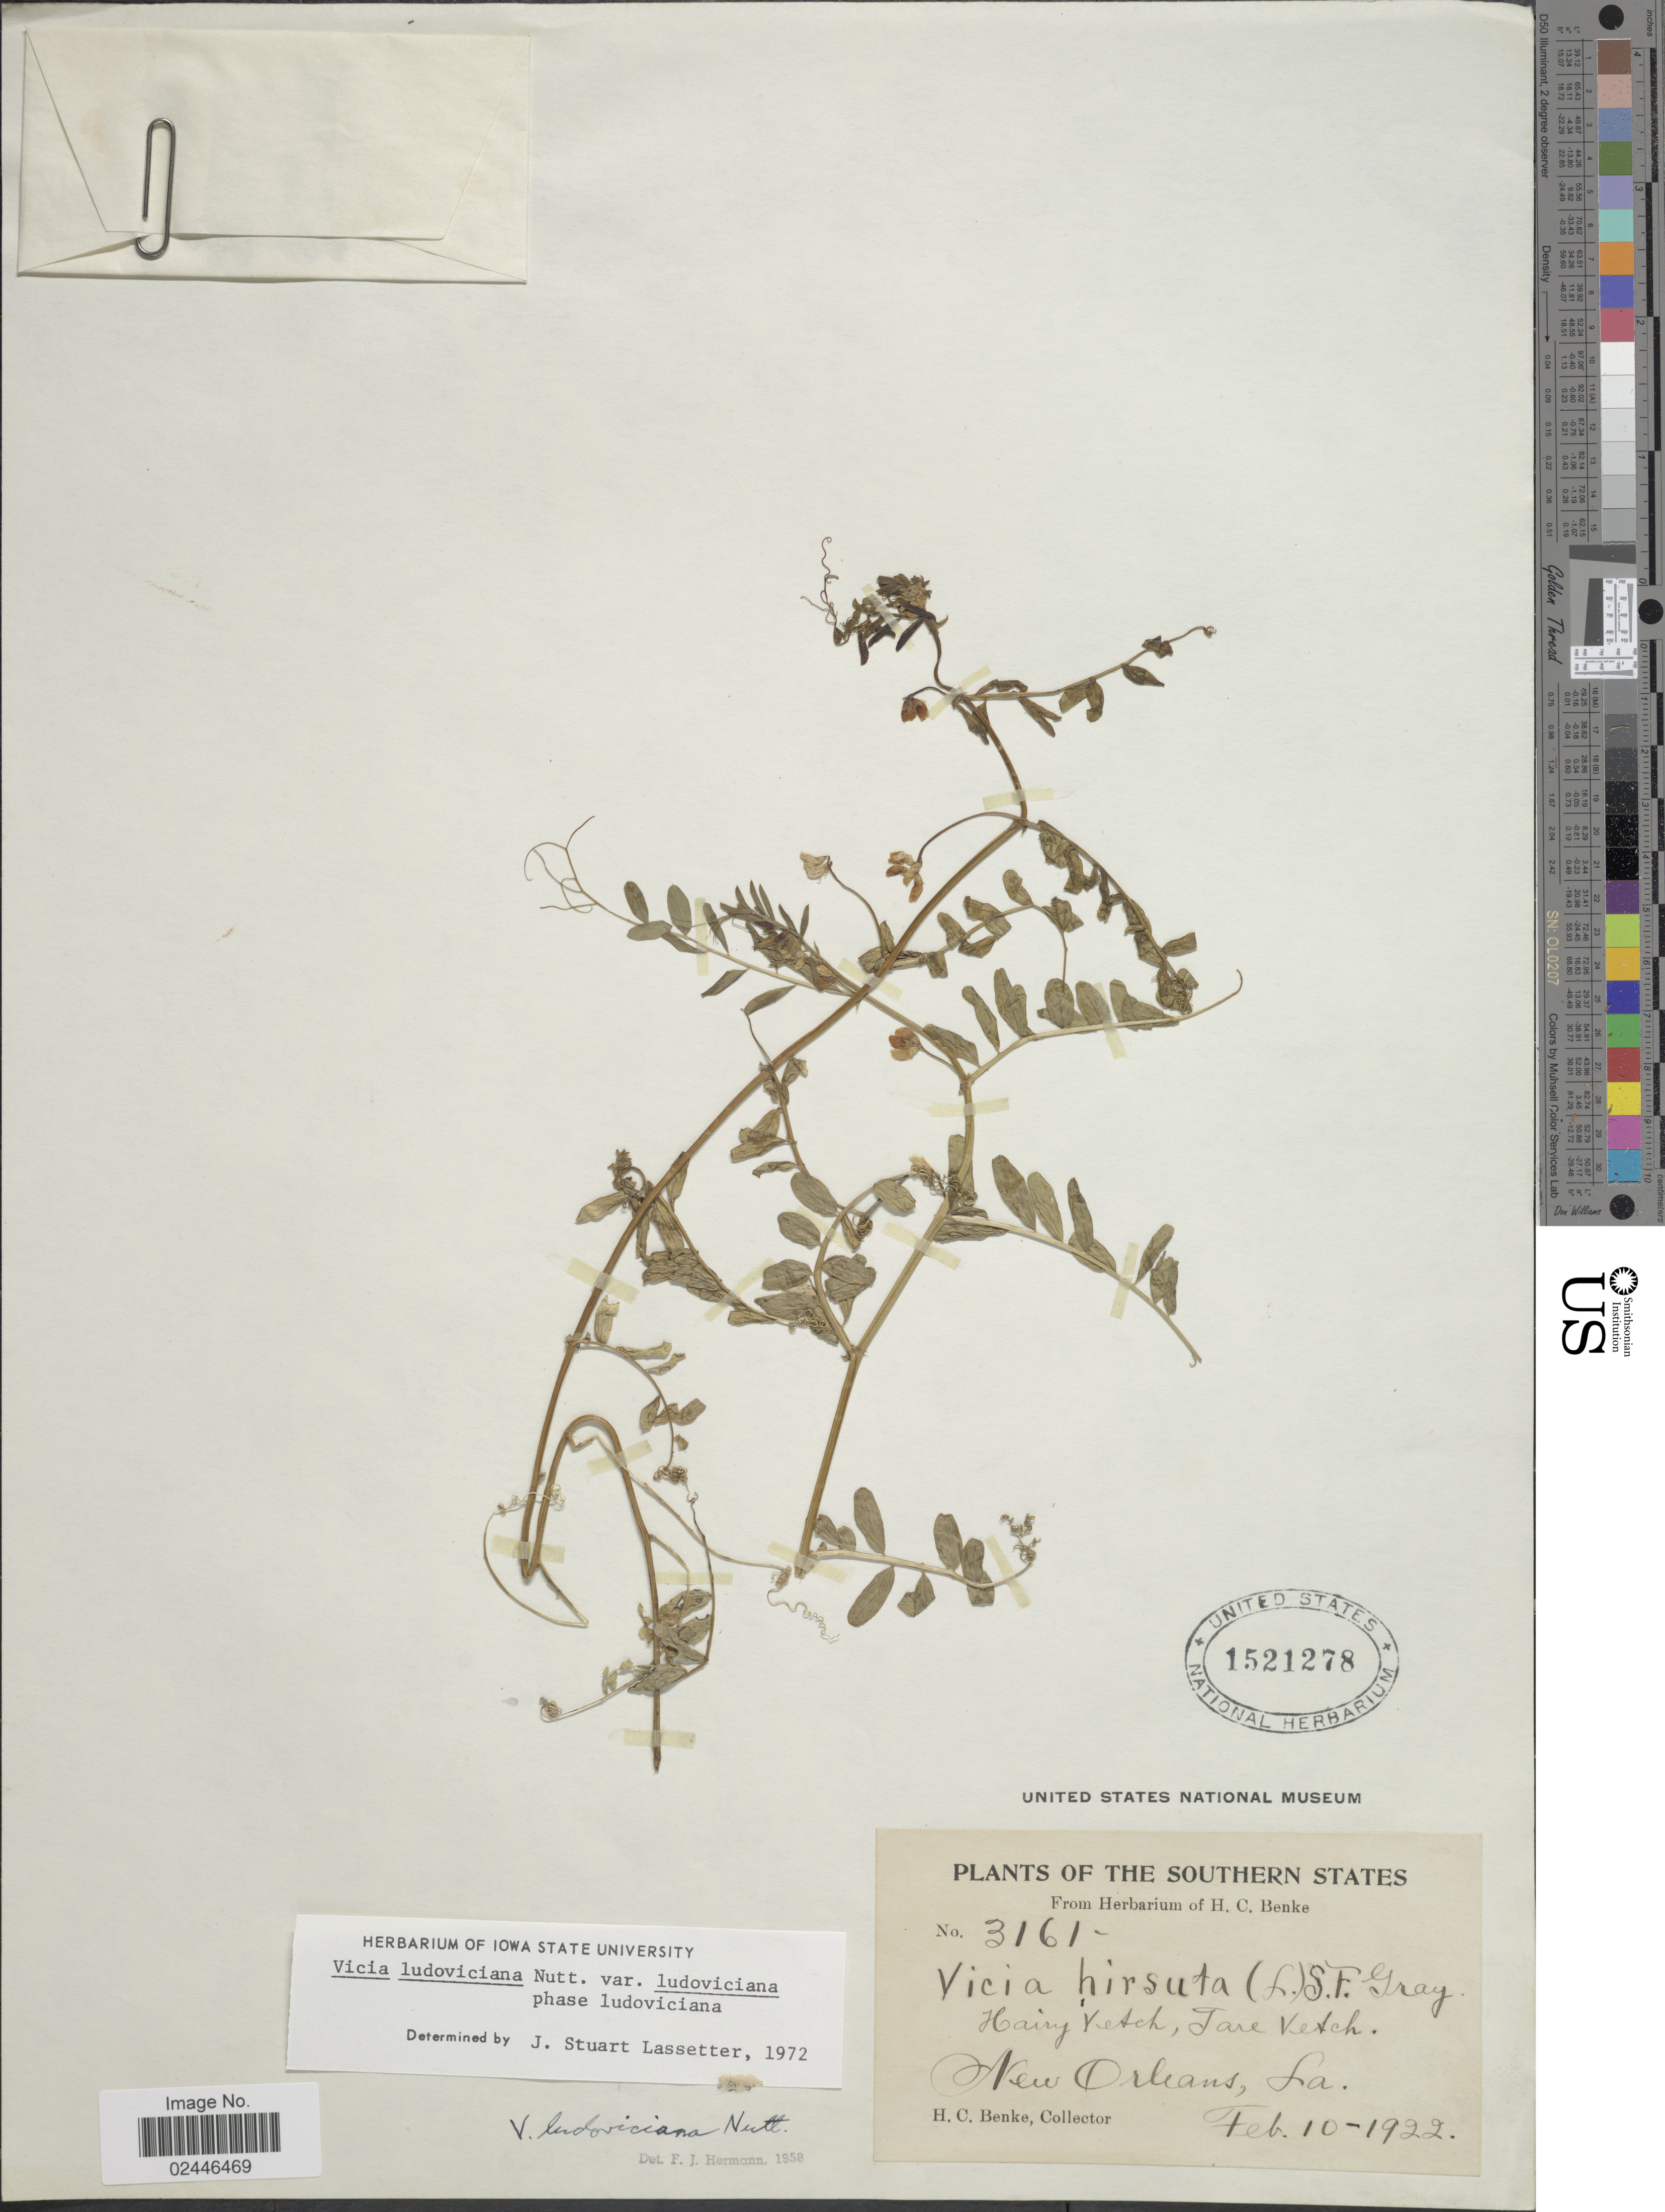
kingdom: Plantae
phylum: Tracheophyta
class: Magnoliopsida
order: Fabales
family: Fabaceae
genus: Vicia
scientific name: Vicia ludoviciana var. ludoviciana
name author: Nutt. ex Torr. & A. Gray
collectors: H. Benke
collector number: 3161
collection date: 1922-02-10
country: United States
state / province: Louisiana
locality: The Southern States, Hairy Vetch, Jare Vetch, New Orleans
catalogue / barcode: US 1521278